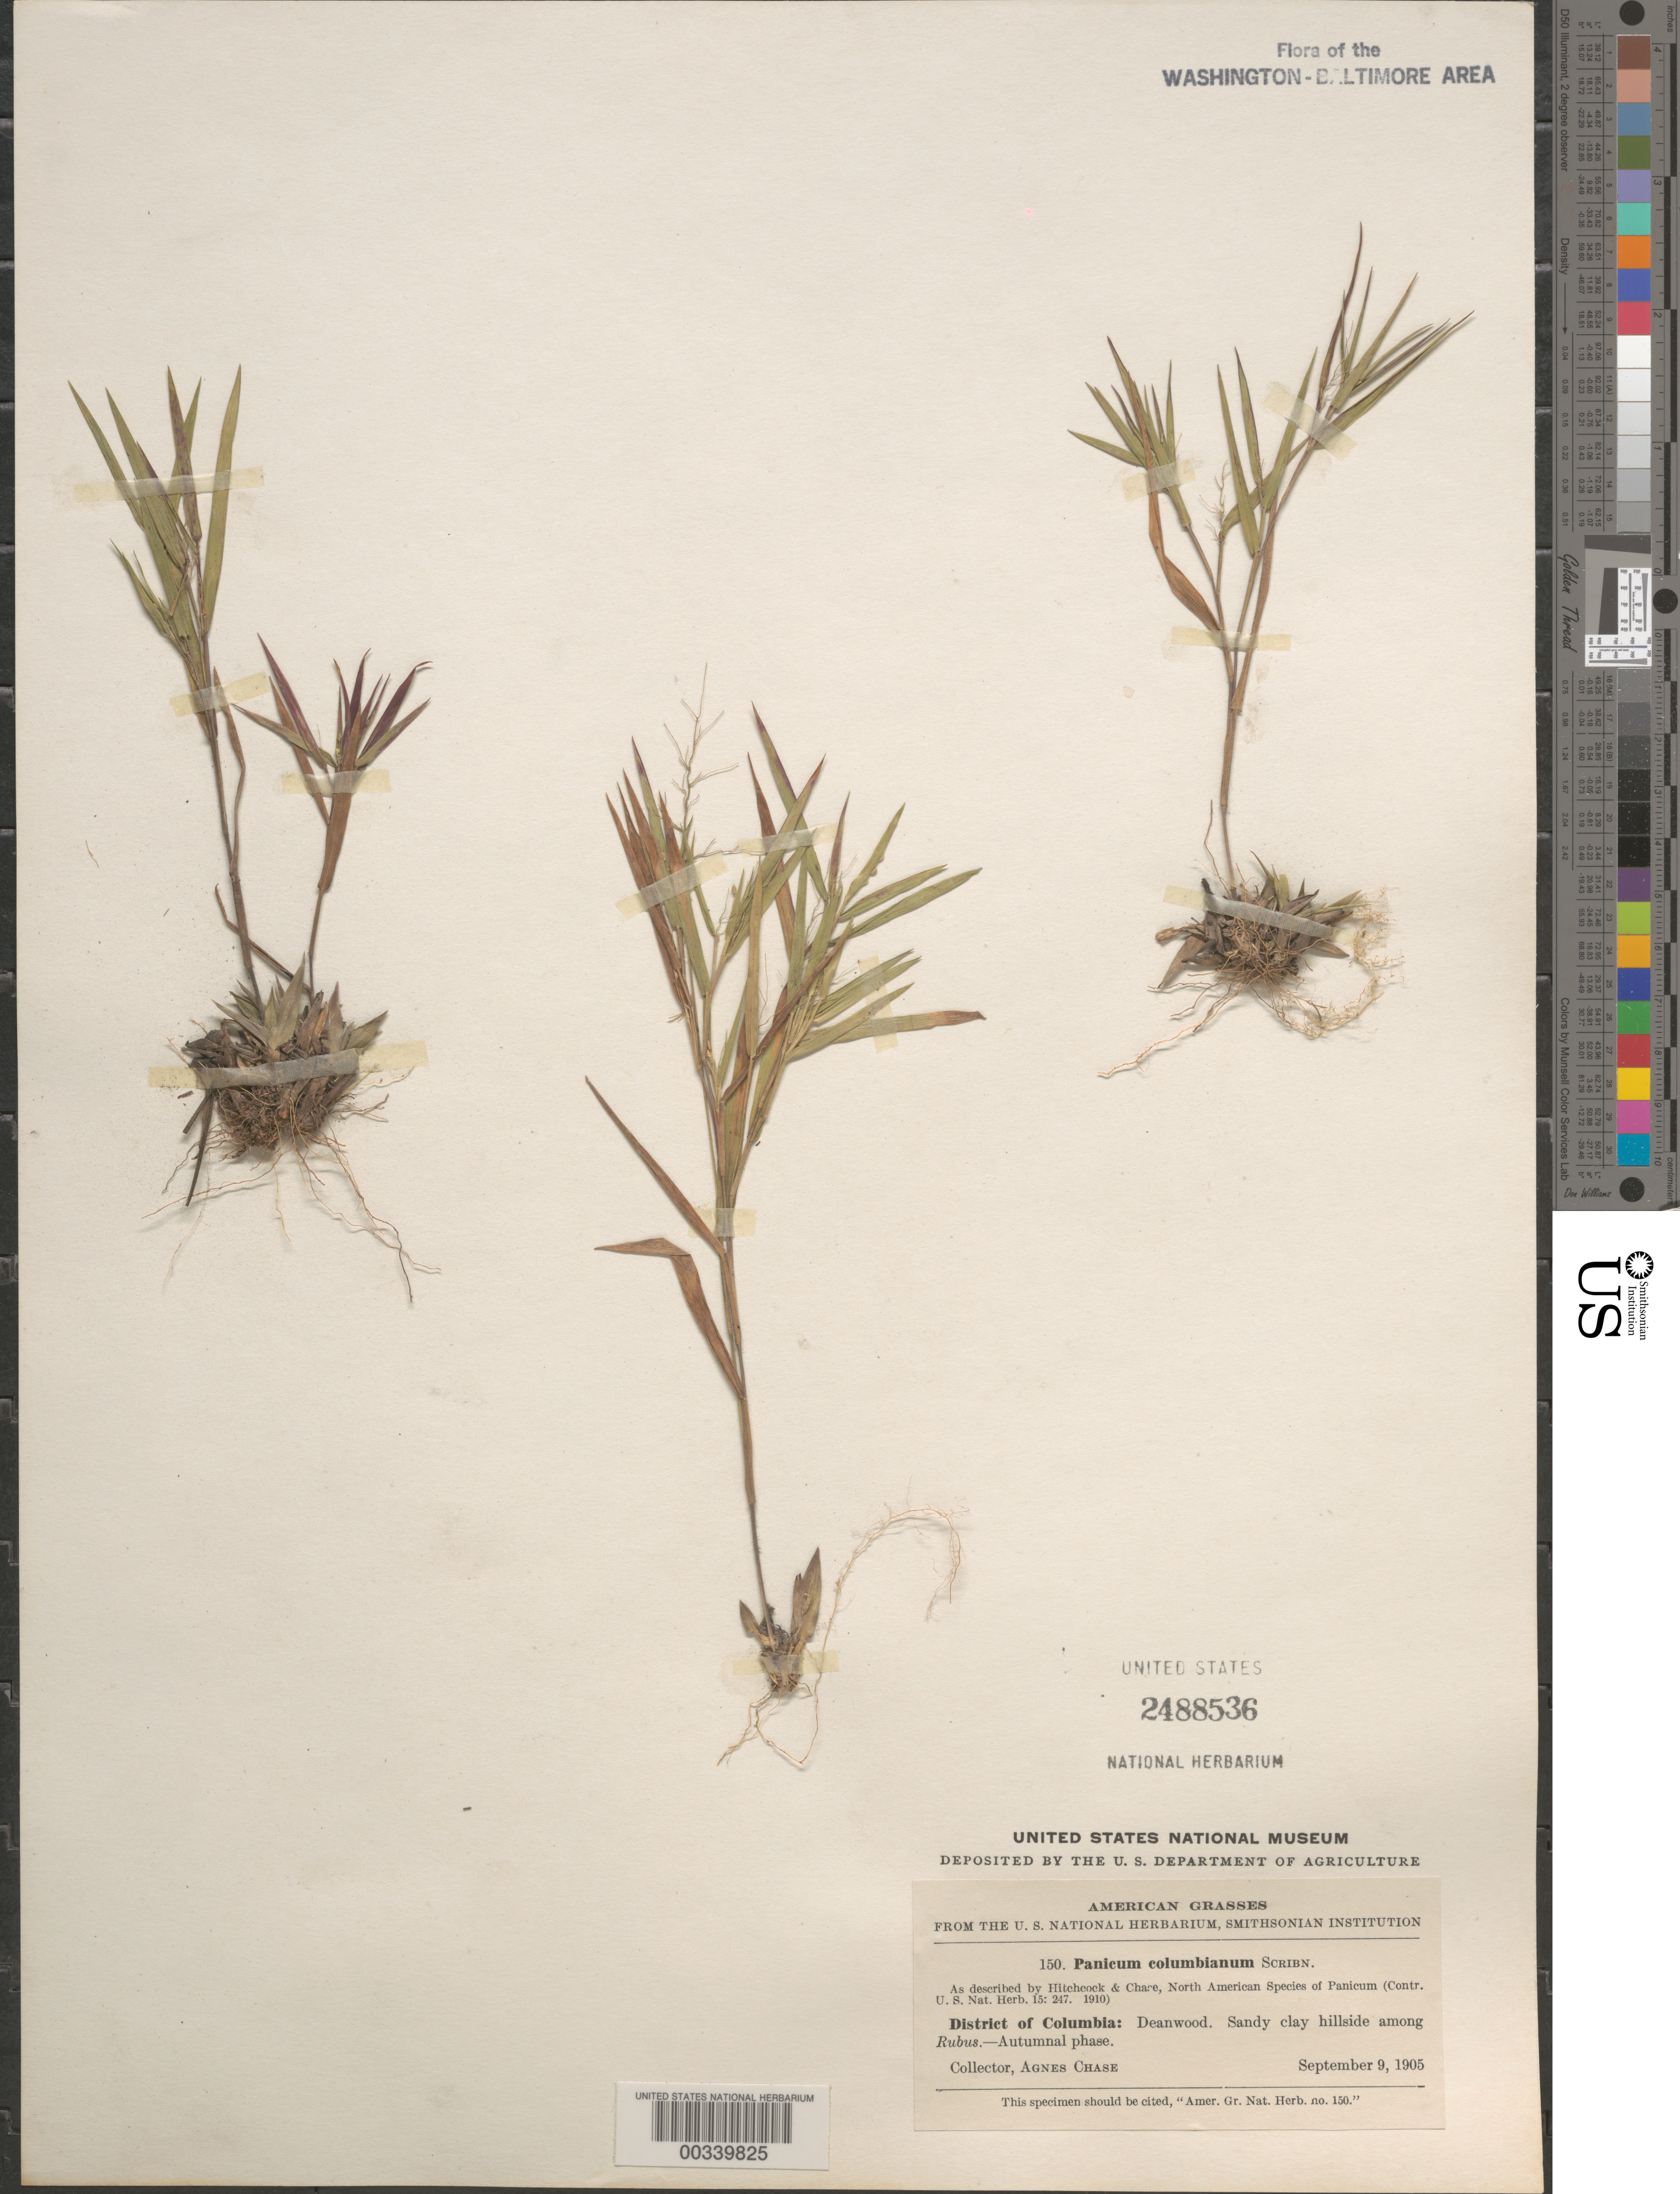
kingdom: Plantae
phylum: Tracheophyta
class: Liliopsida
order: Poales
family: Poaceae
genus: Dichanthelium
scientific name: Dichanthelium sabulorum var. thinium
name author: (Hitchc. & Chase) Gould & C.A. Clark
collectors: A. Chase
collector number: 150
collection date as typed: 09 Sep 1905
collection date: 1905-09-09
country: United States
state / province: District of Columbia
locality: Deanwood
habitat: Sandy clay hillside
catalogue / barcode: US 2488536